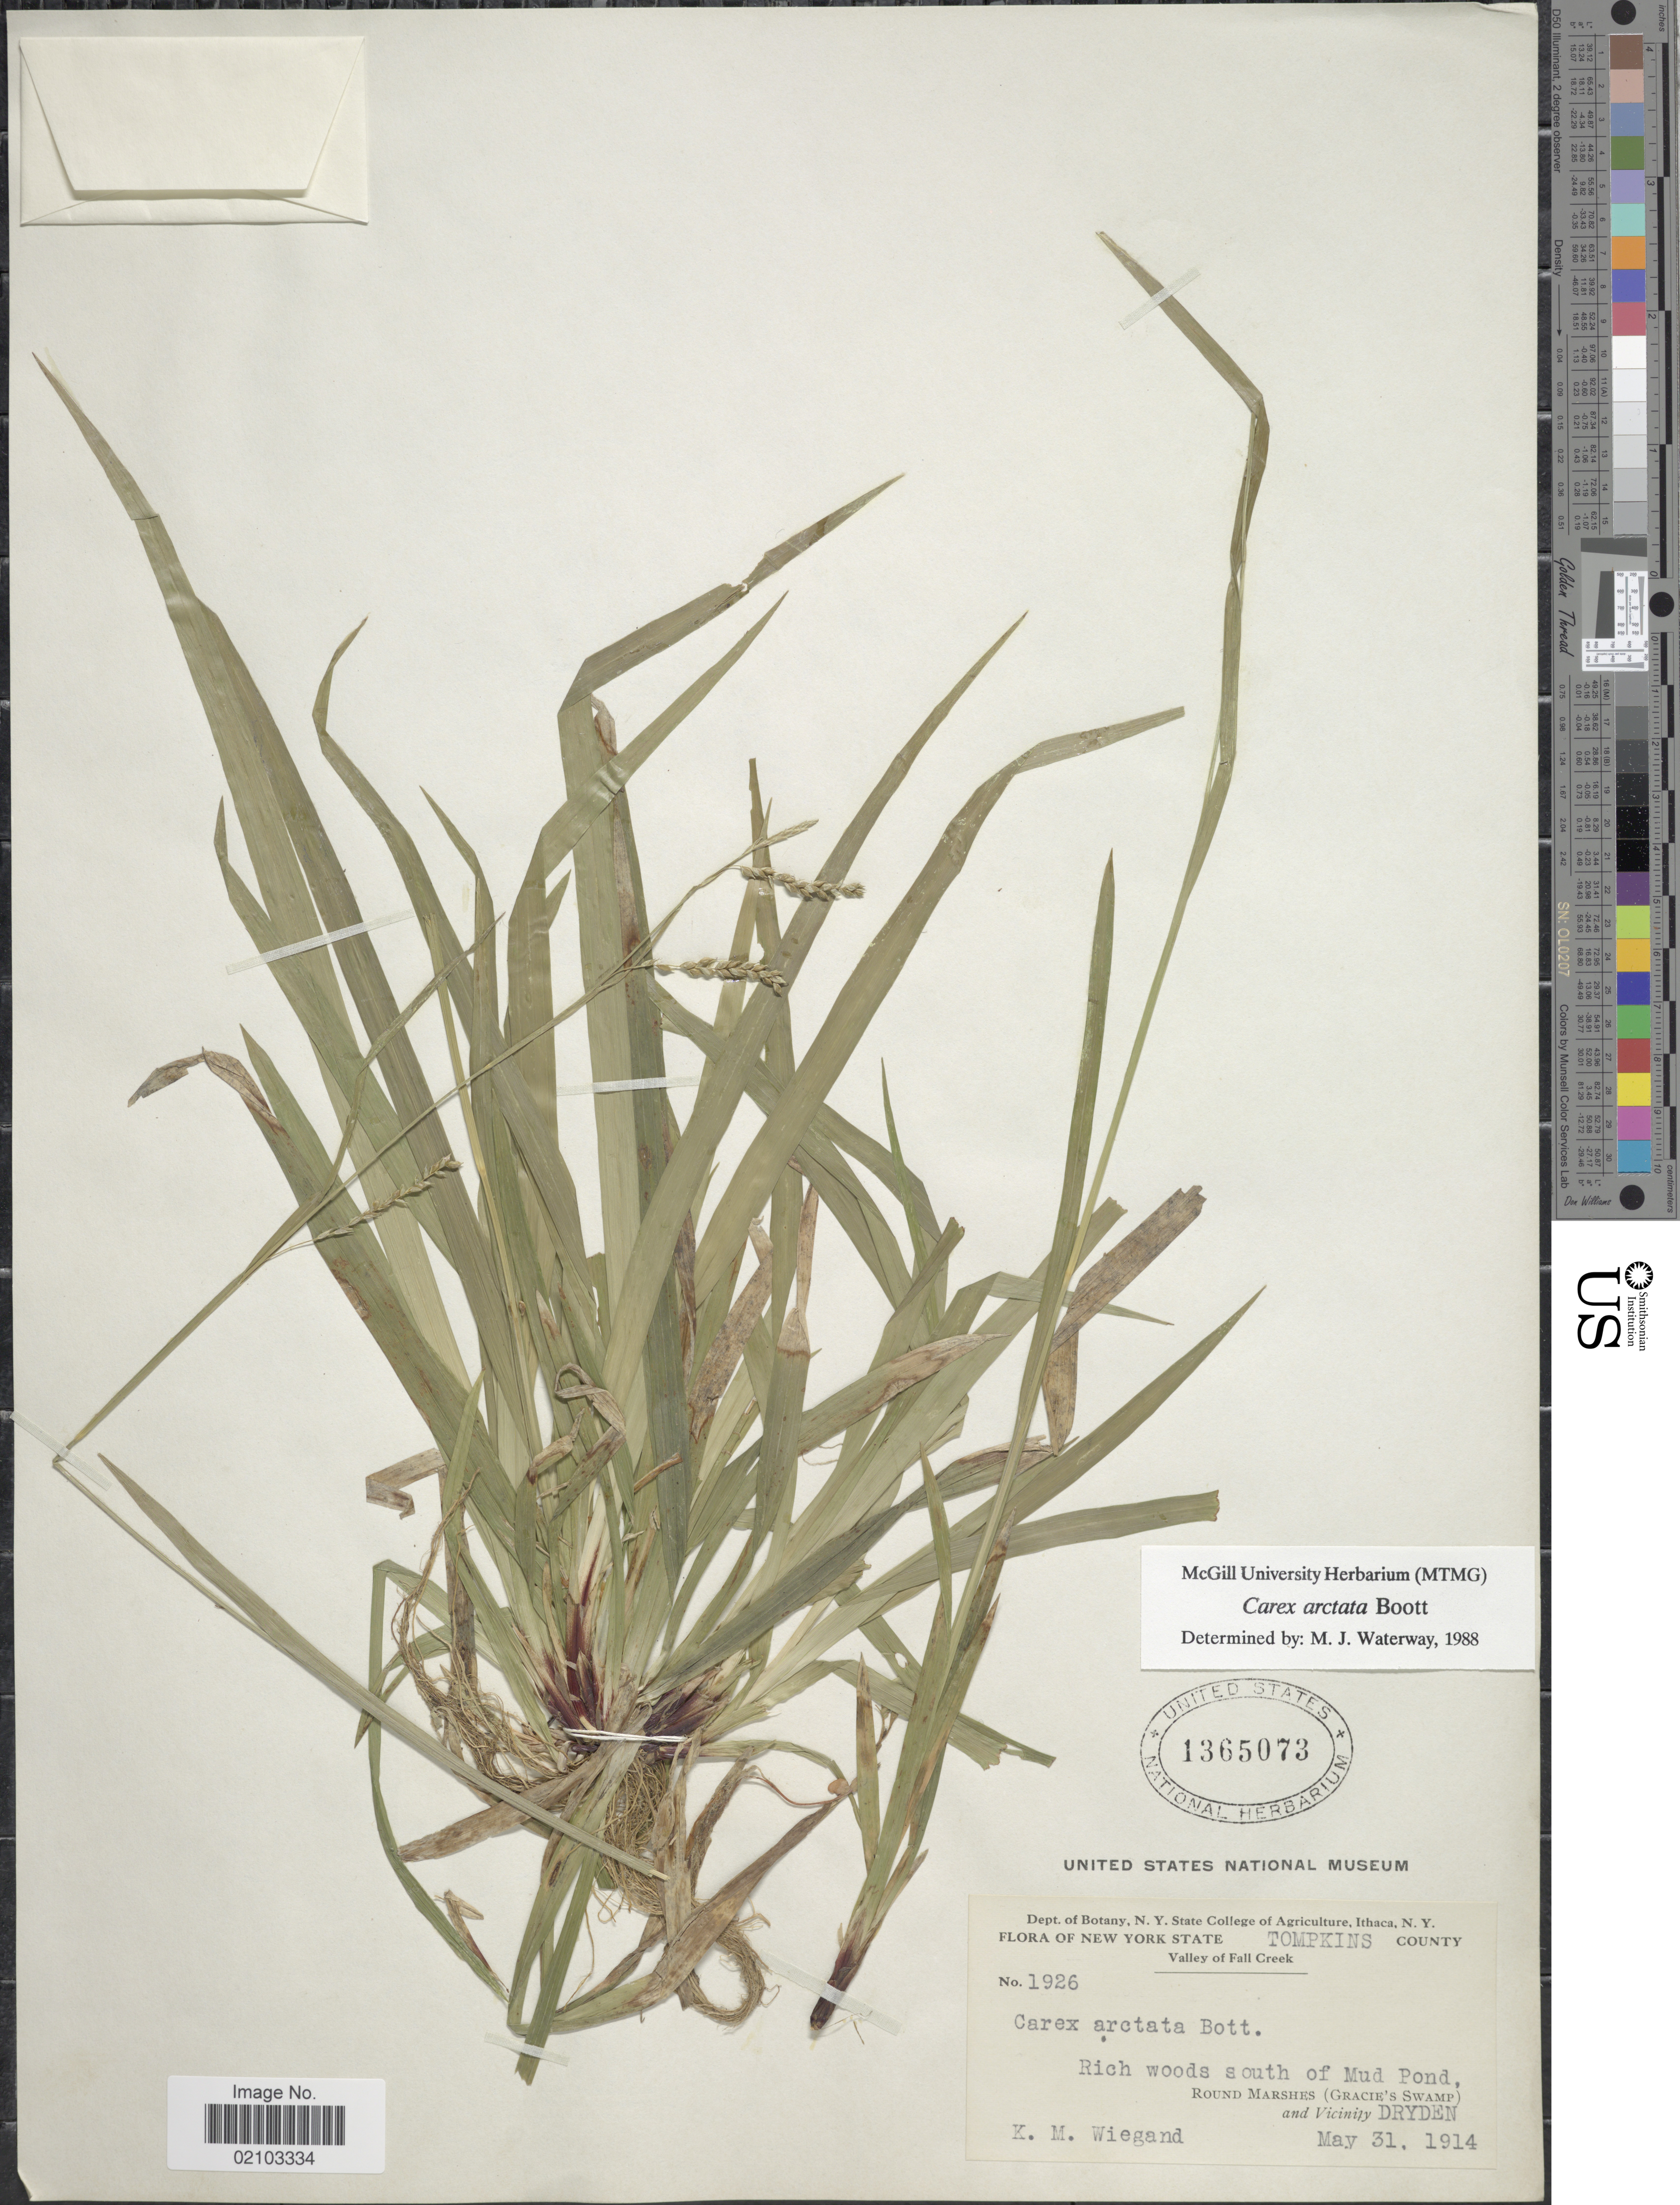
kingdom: Plantae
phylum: Tracheophyta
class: Liliopsida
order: Poales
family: Cyperaceae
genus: Carex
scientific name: Carex arctata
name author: Boott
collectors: K. M. Wiegand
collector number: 1926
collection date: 1914-05-31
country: United States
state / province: New York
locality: Tompkins County. Valley of Fall Creek. Rich woods south of Mud Pond, Round Marshes (Gracie's Swamp) and Vicinity Dryden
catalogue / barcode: US 1365073